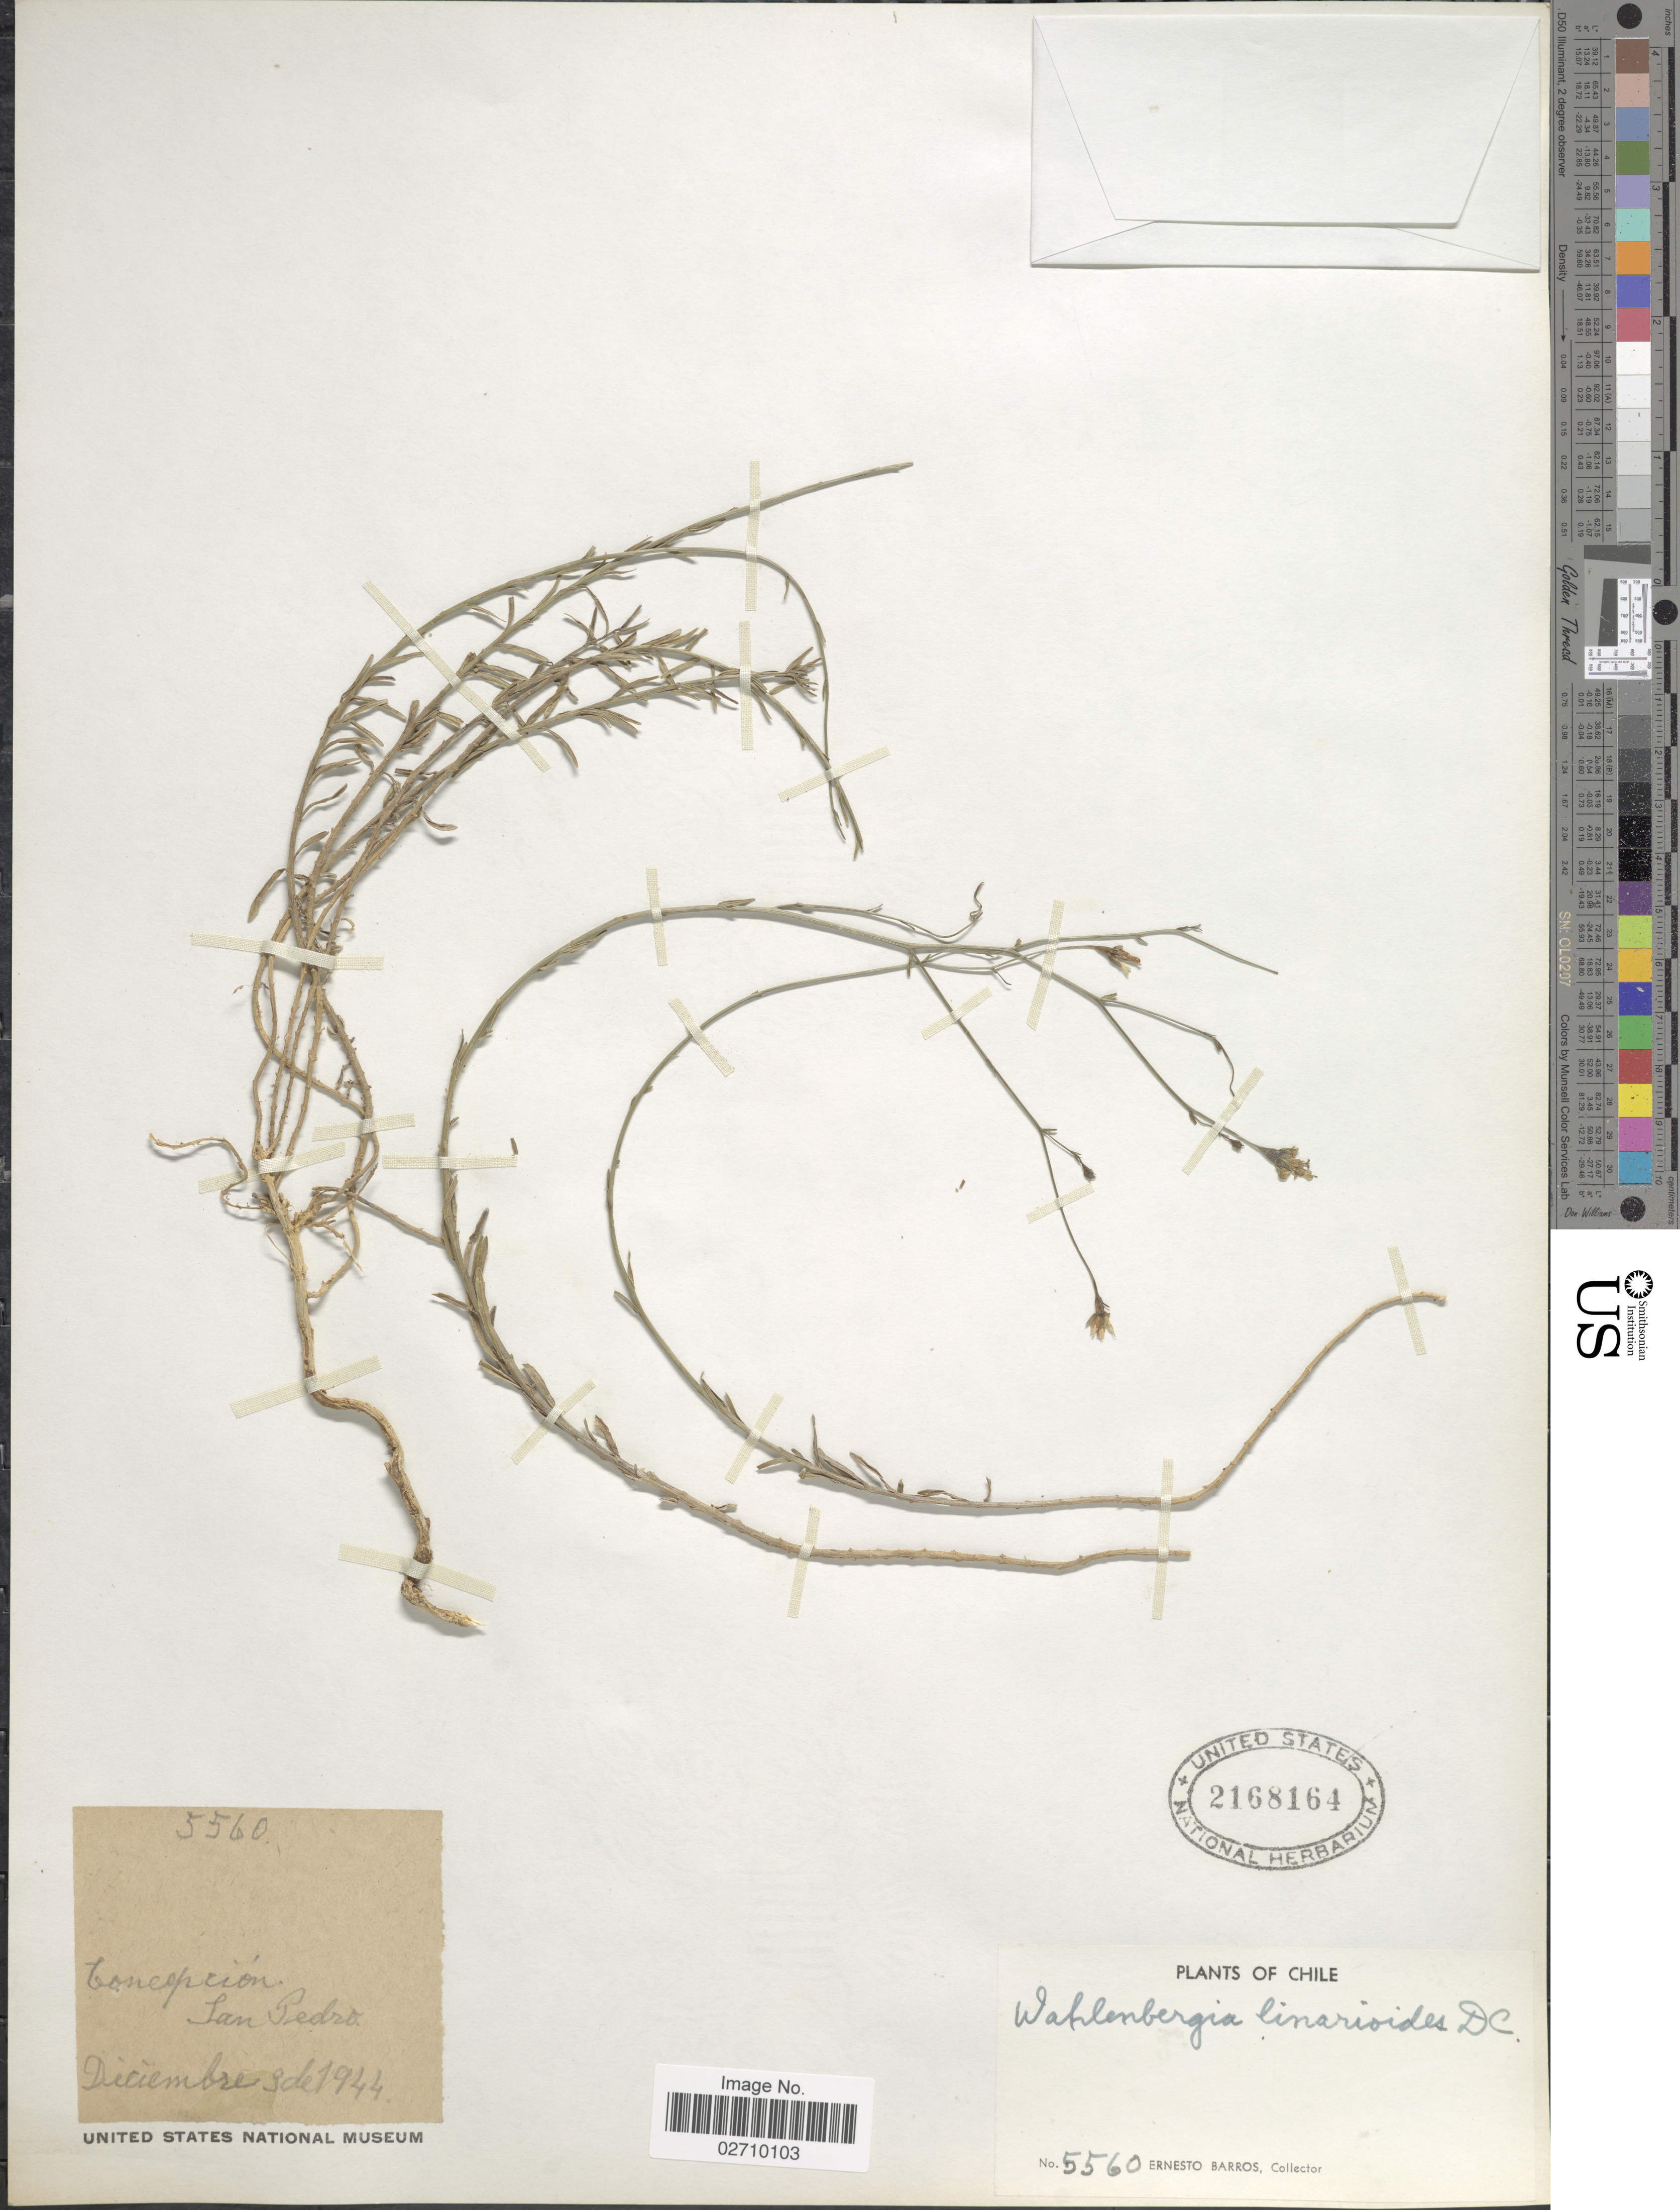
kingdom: Plantae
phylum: Tracheophyta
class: Magnoliopsida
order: Asterales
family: Campanulaceae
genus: Wahlenbergia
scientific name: Wahlenbergia linarioides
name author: (Lam.) A. DC.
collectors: E. Barros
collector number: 5560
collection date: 1944-12-03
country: Chile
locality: Concepcion, San Pedro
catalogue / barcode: US 2168164